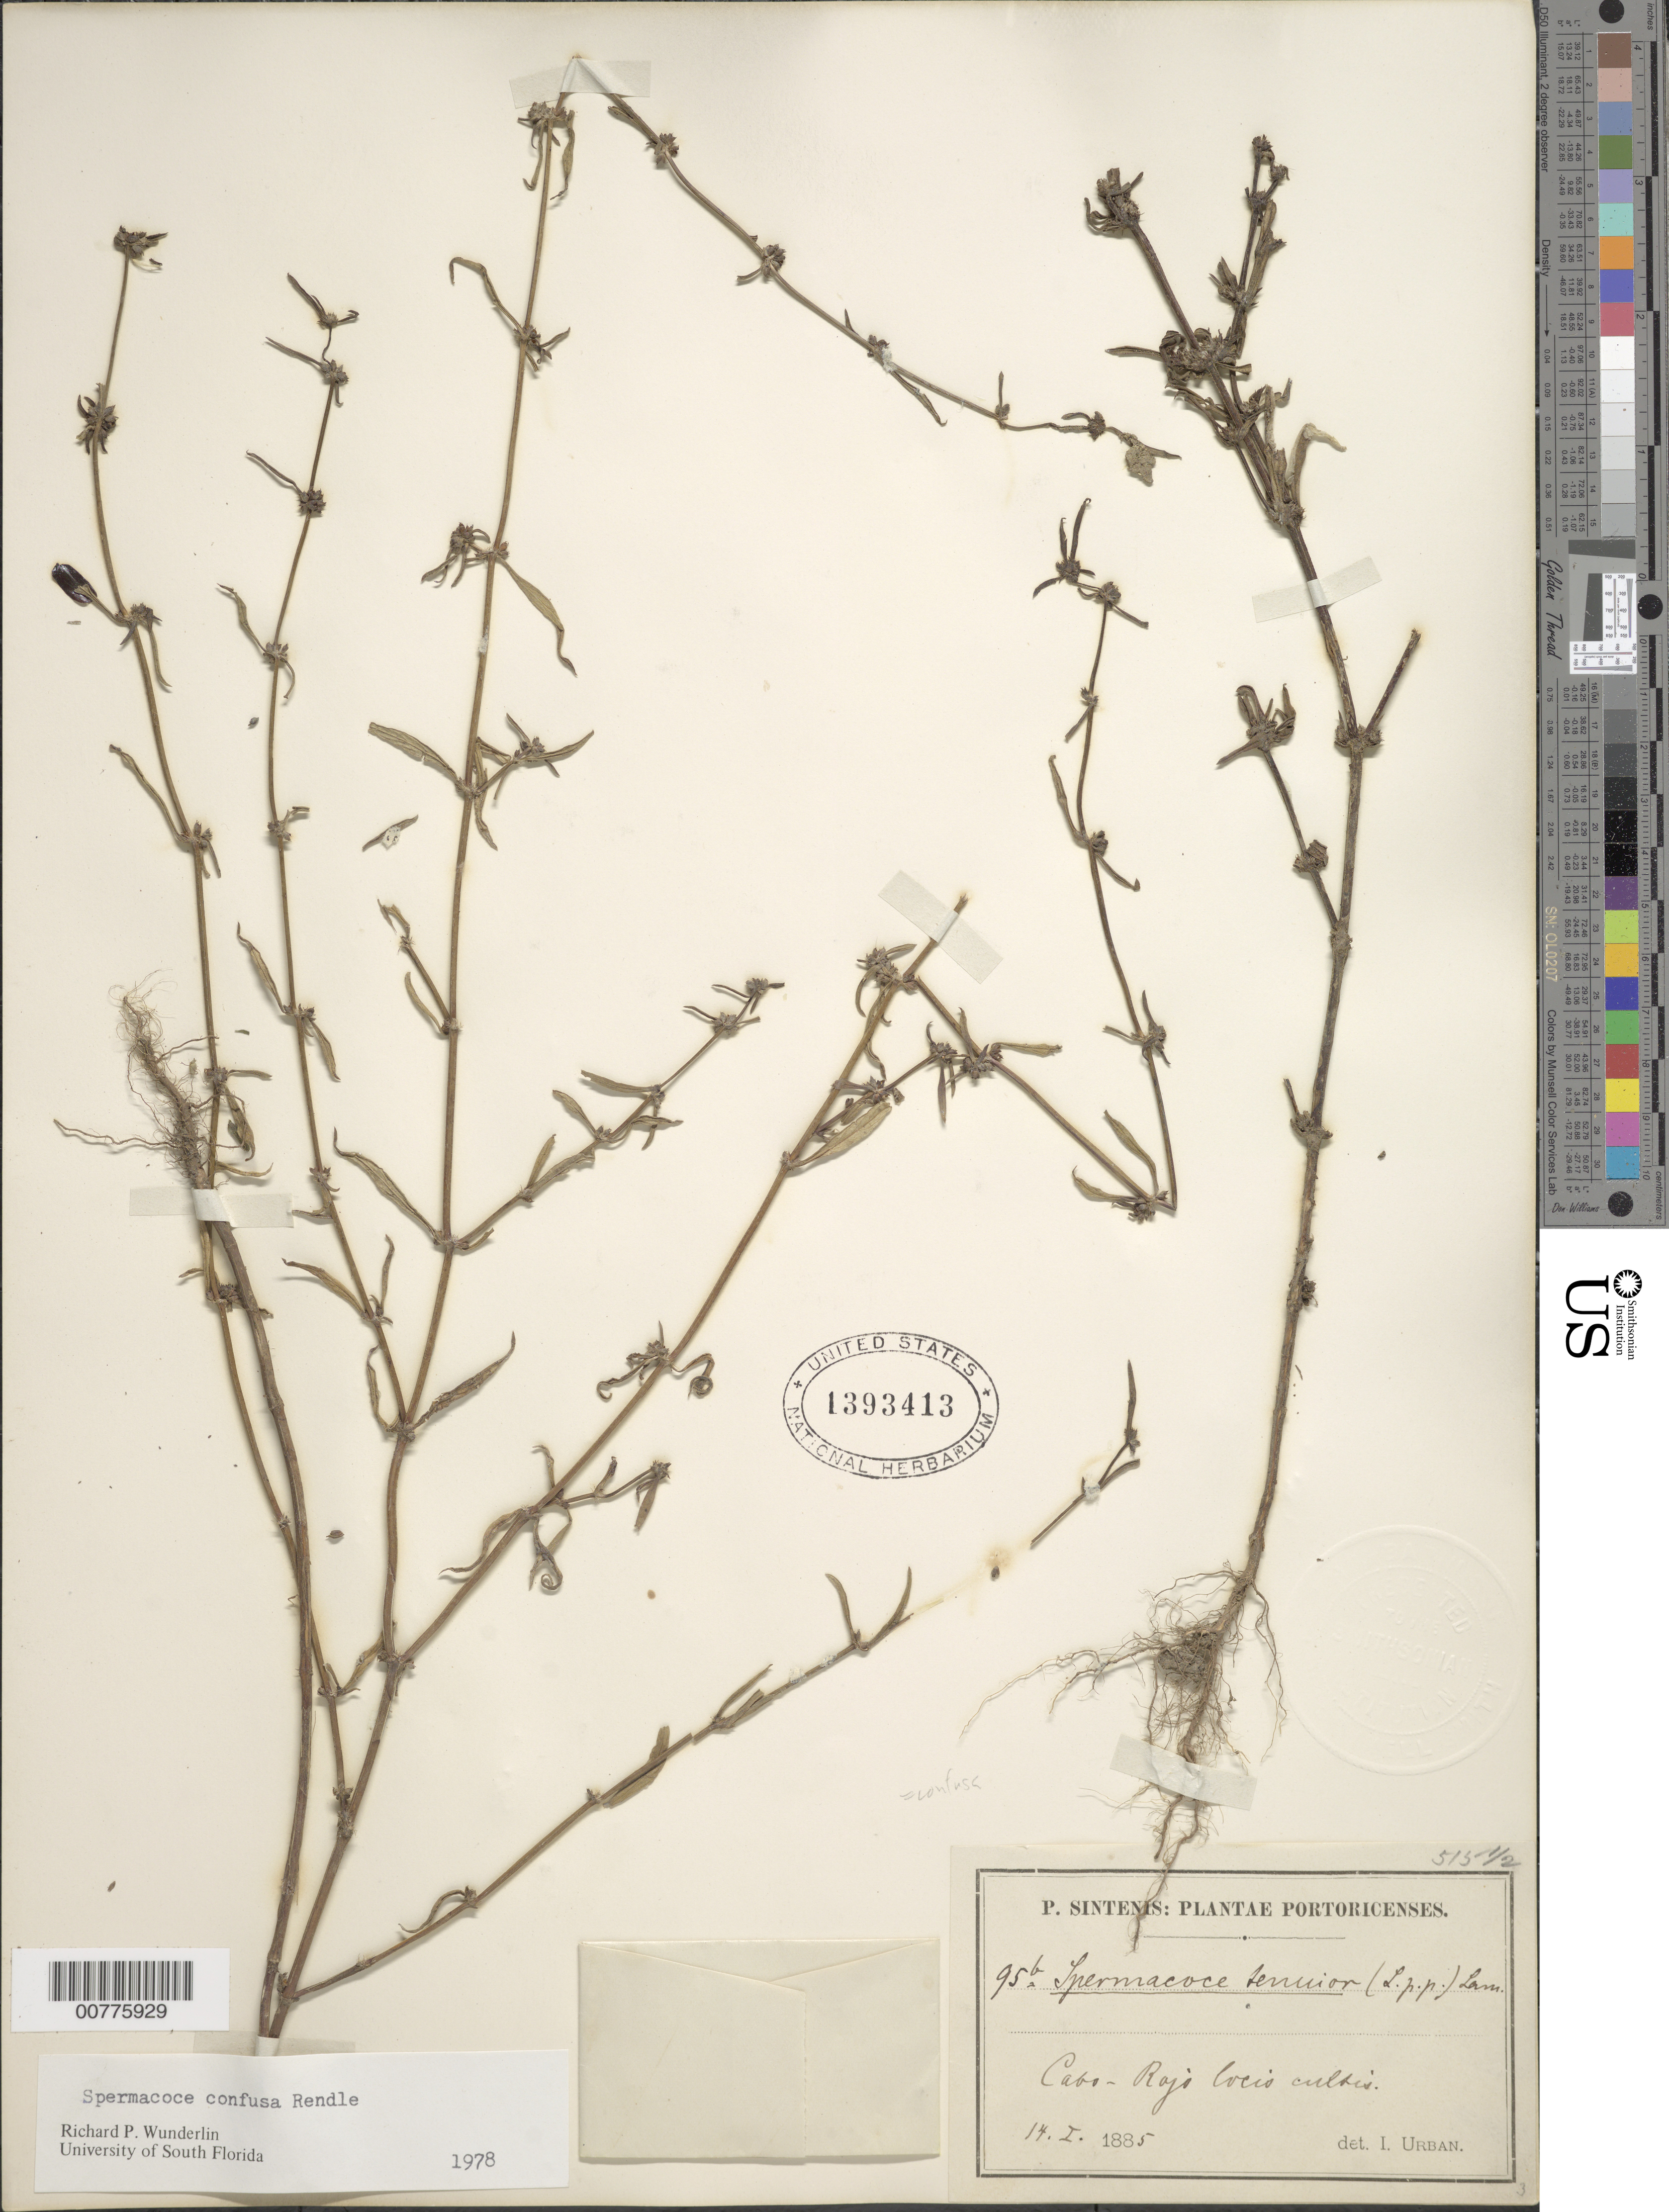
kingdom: Plantae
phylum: Tracheophyta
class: Magnoliopsida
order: Gentianales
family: Rubiaceae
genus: Spermacoce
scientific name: Spermacoce tenuior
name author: L.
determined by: Wunderlin, Richard P.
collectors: P. Sintenis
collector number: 95b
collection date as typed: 14 Jan 1885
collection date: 1885-01-14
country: Puerto Rico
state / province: Cabo Rojo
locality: Cabo Rojo locis cultis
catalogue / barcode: US 1393413